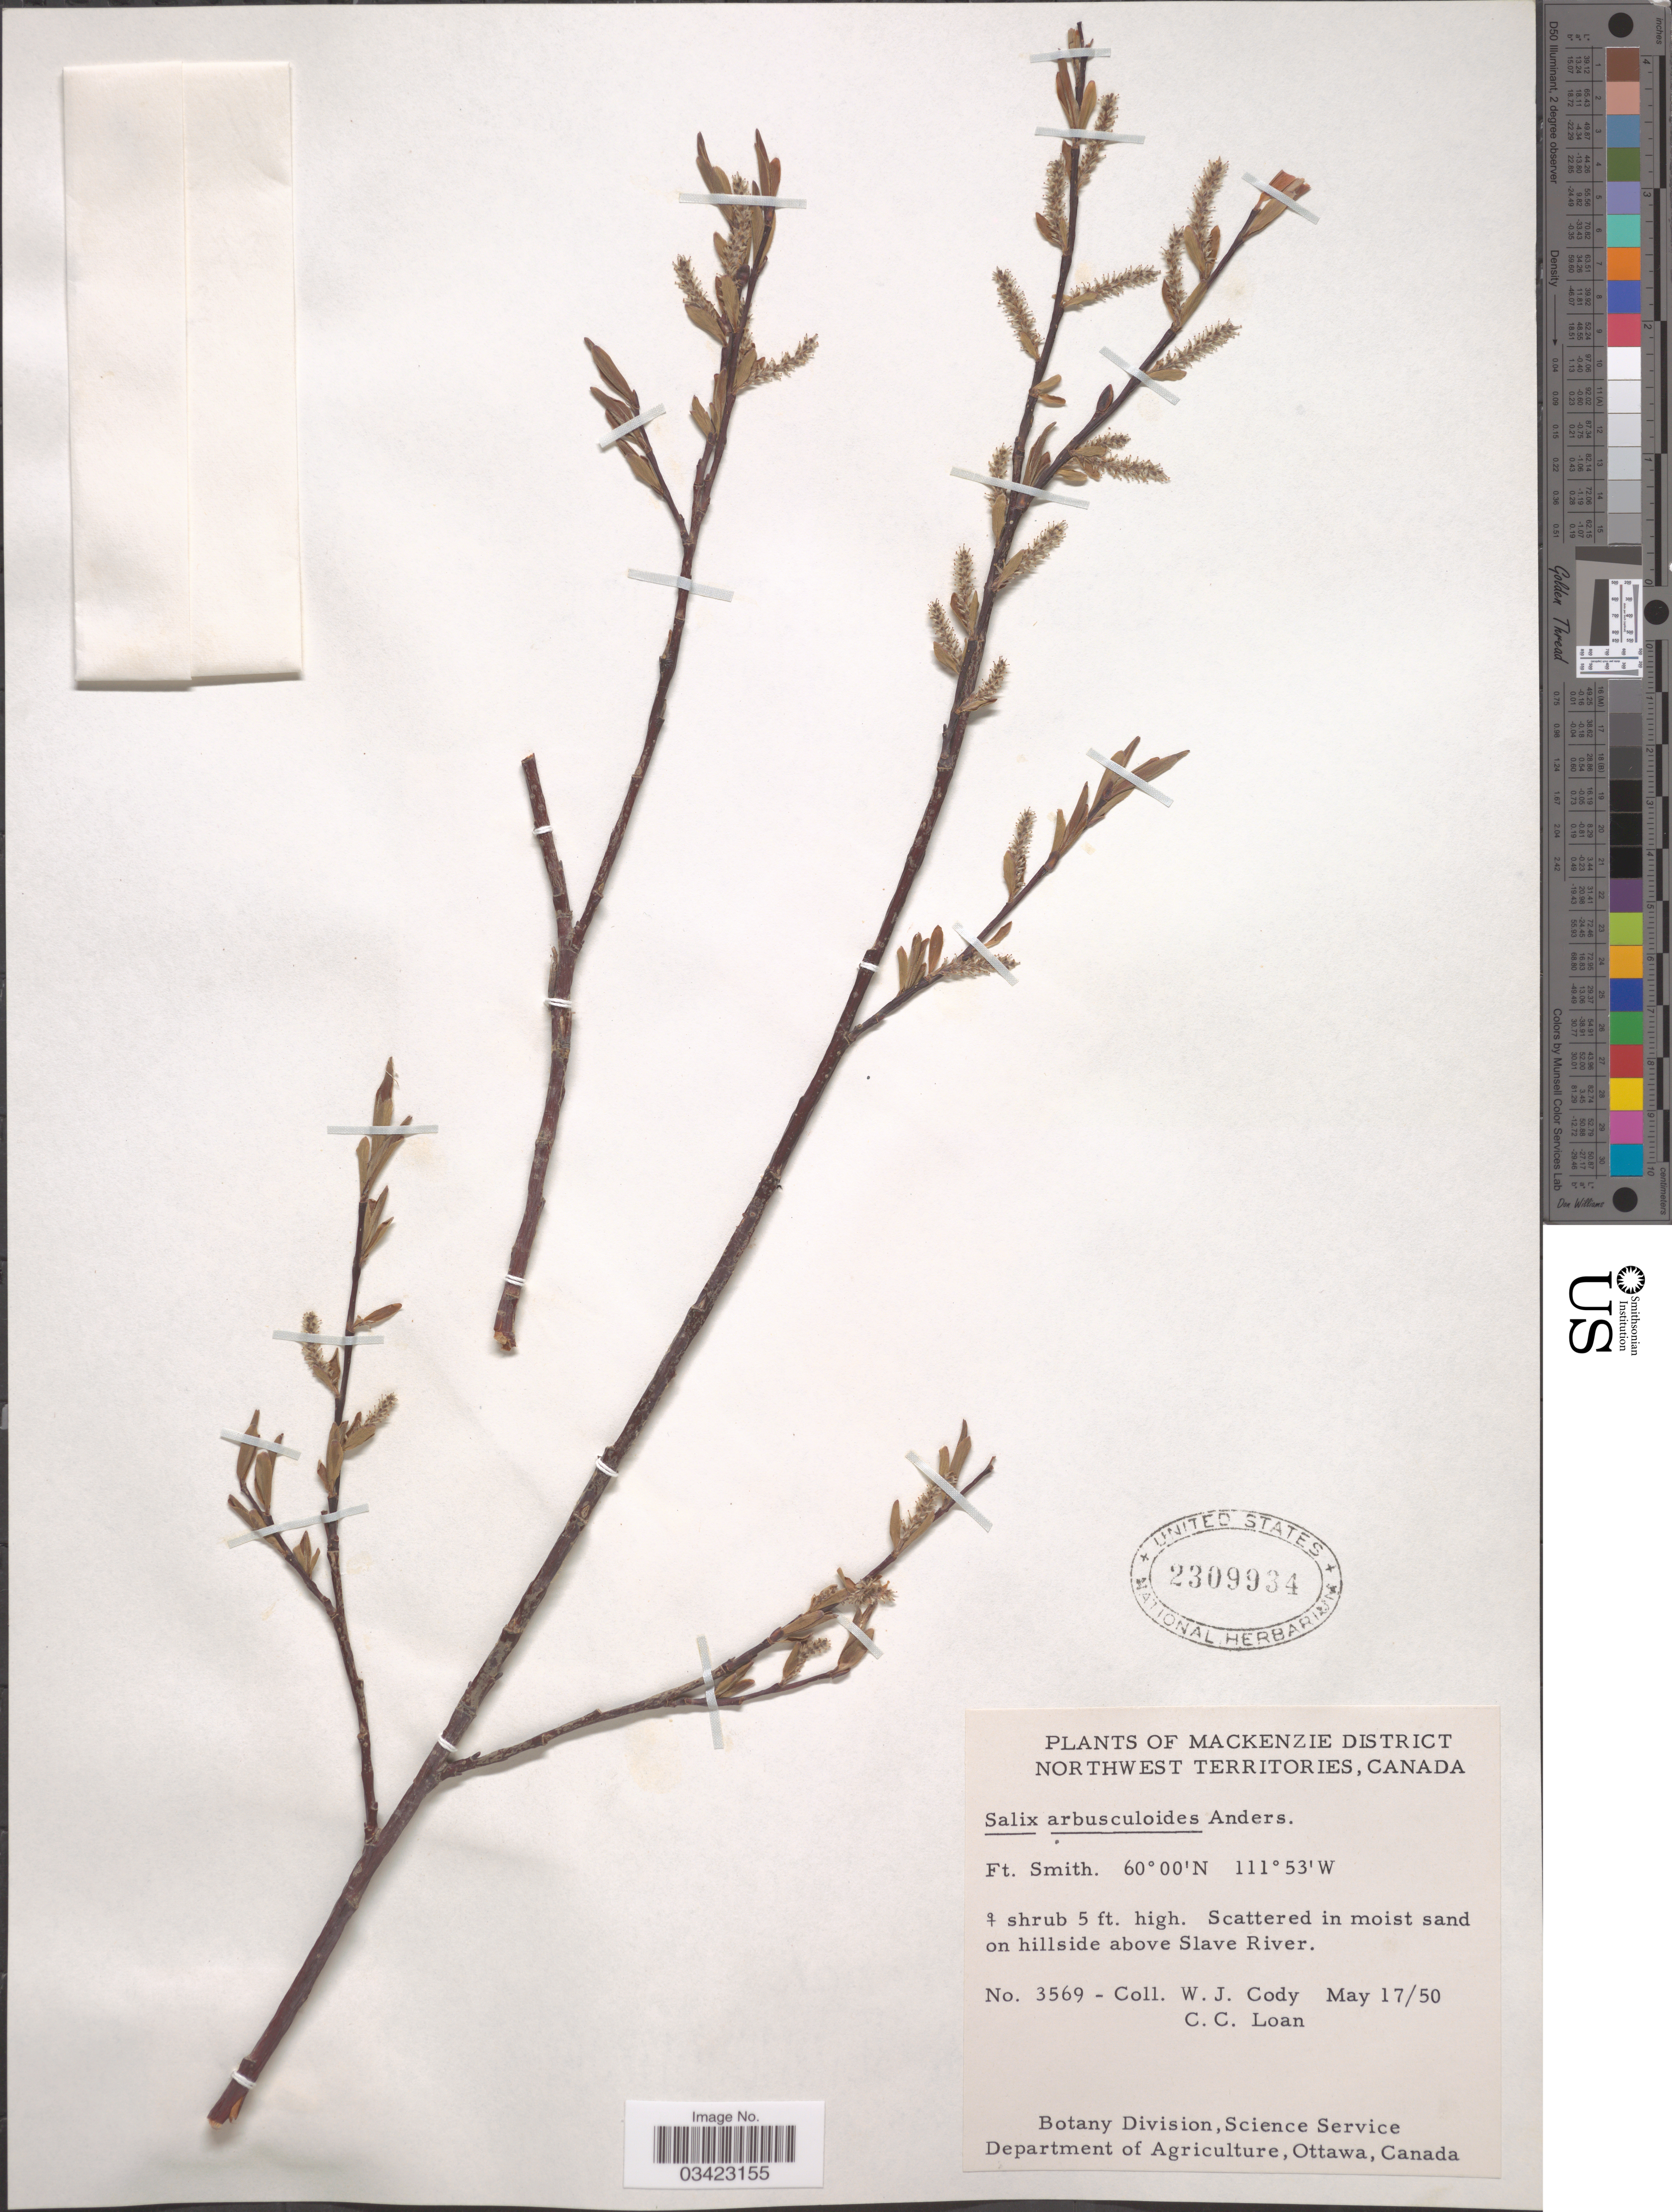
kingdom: Plantae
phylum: Tracheophyta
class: Magnoliopsida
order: Malpighiales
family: Salicaceae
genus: Salix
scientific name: Salix arbusculoides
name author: Andersson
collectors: W. Cody & C. Loan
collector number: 3569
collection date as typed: Transcribed d/m/y: 17/5/50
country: Canada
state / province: Northwest Territories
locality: Mackenzie District. Ft. Smith. On hillside above Slave River.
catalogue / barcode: US 2309934